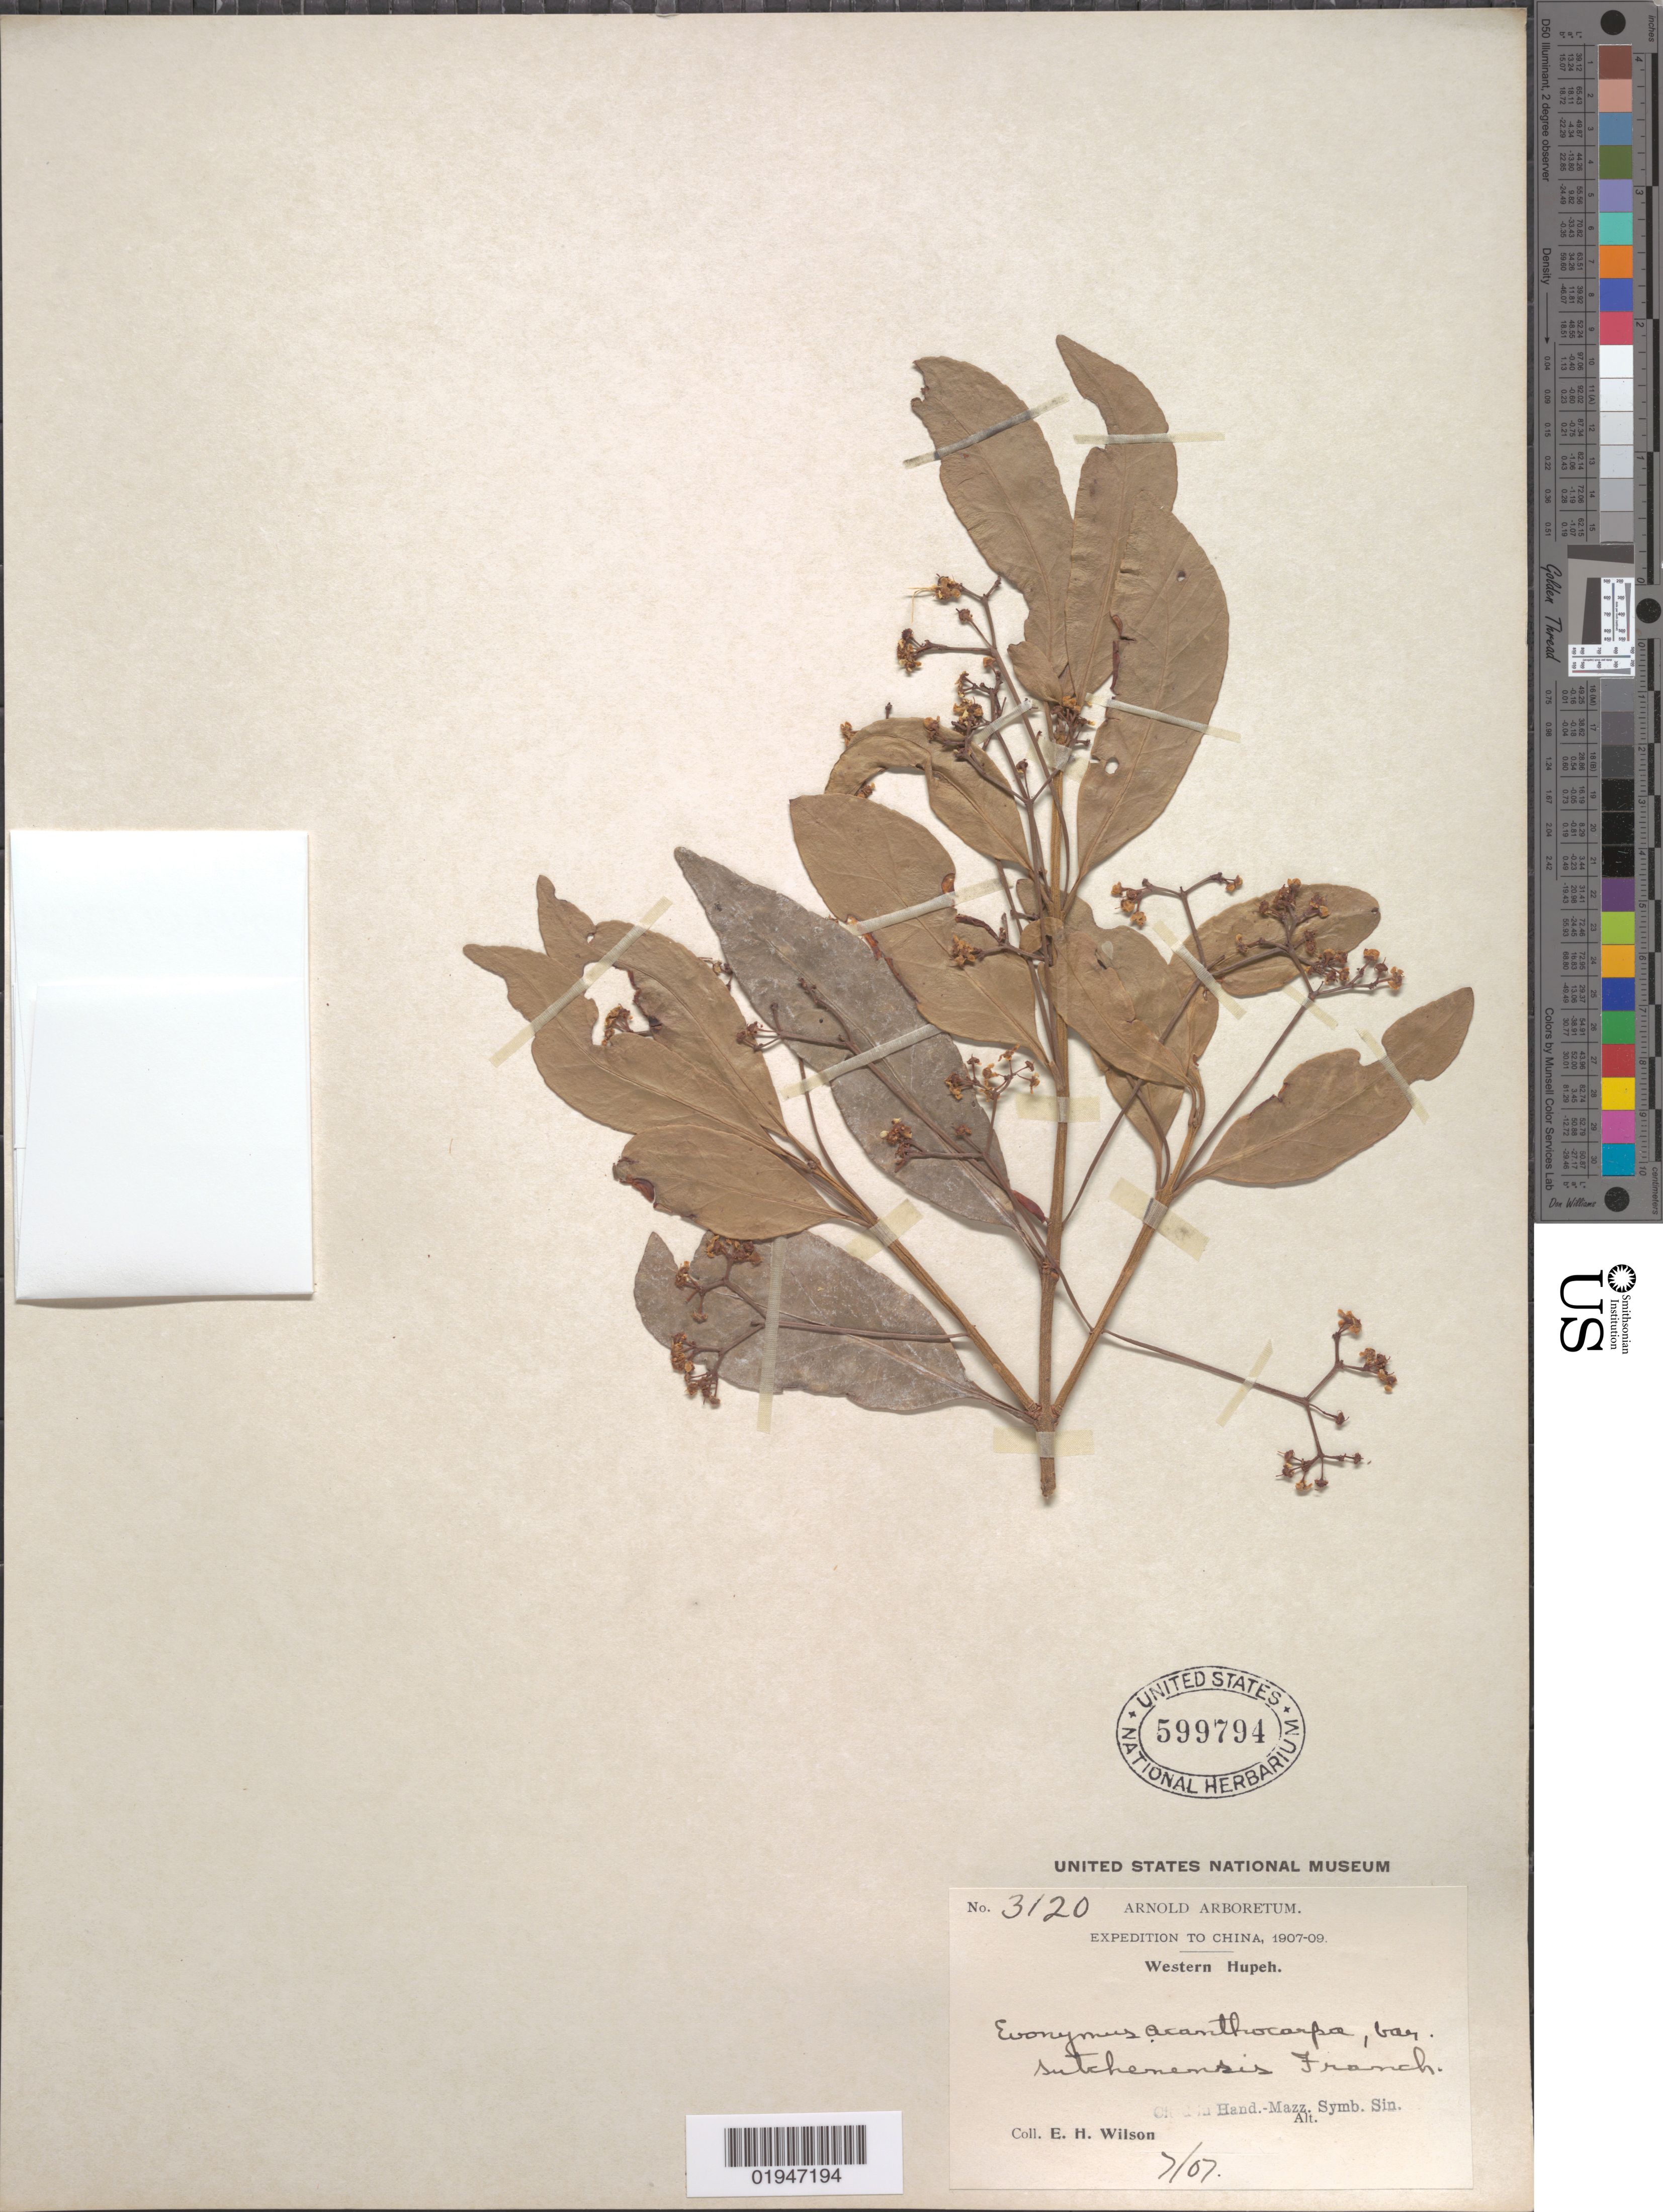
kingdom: Plantae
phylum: Tracheophyta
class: Magnoliopsida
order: Celastrales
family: Celastraceae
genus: Euonymus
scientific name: Euonymus acanthocarpus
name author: Franch.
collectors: E. H. Wilson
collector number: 3120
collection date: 1907-07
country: China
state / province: Hubei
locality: Hupeh [Hubei], western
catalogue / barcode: US 599794